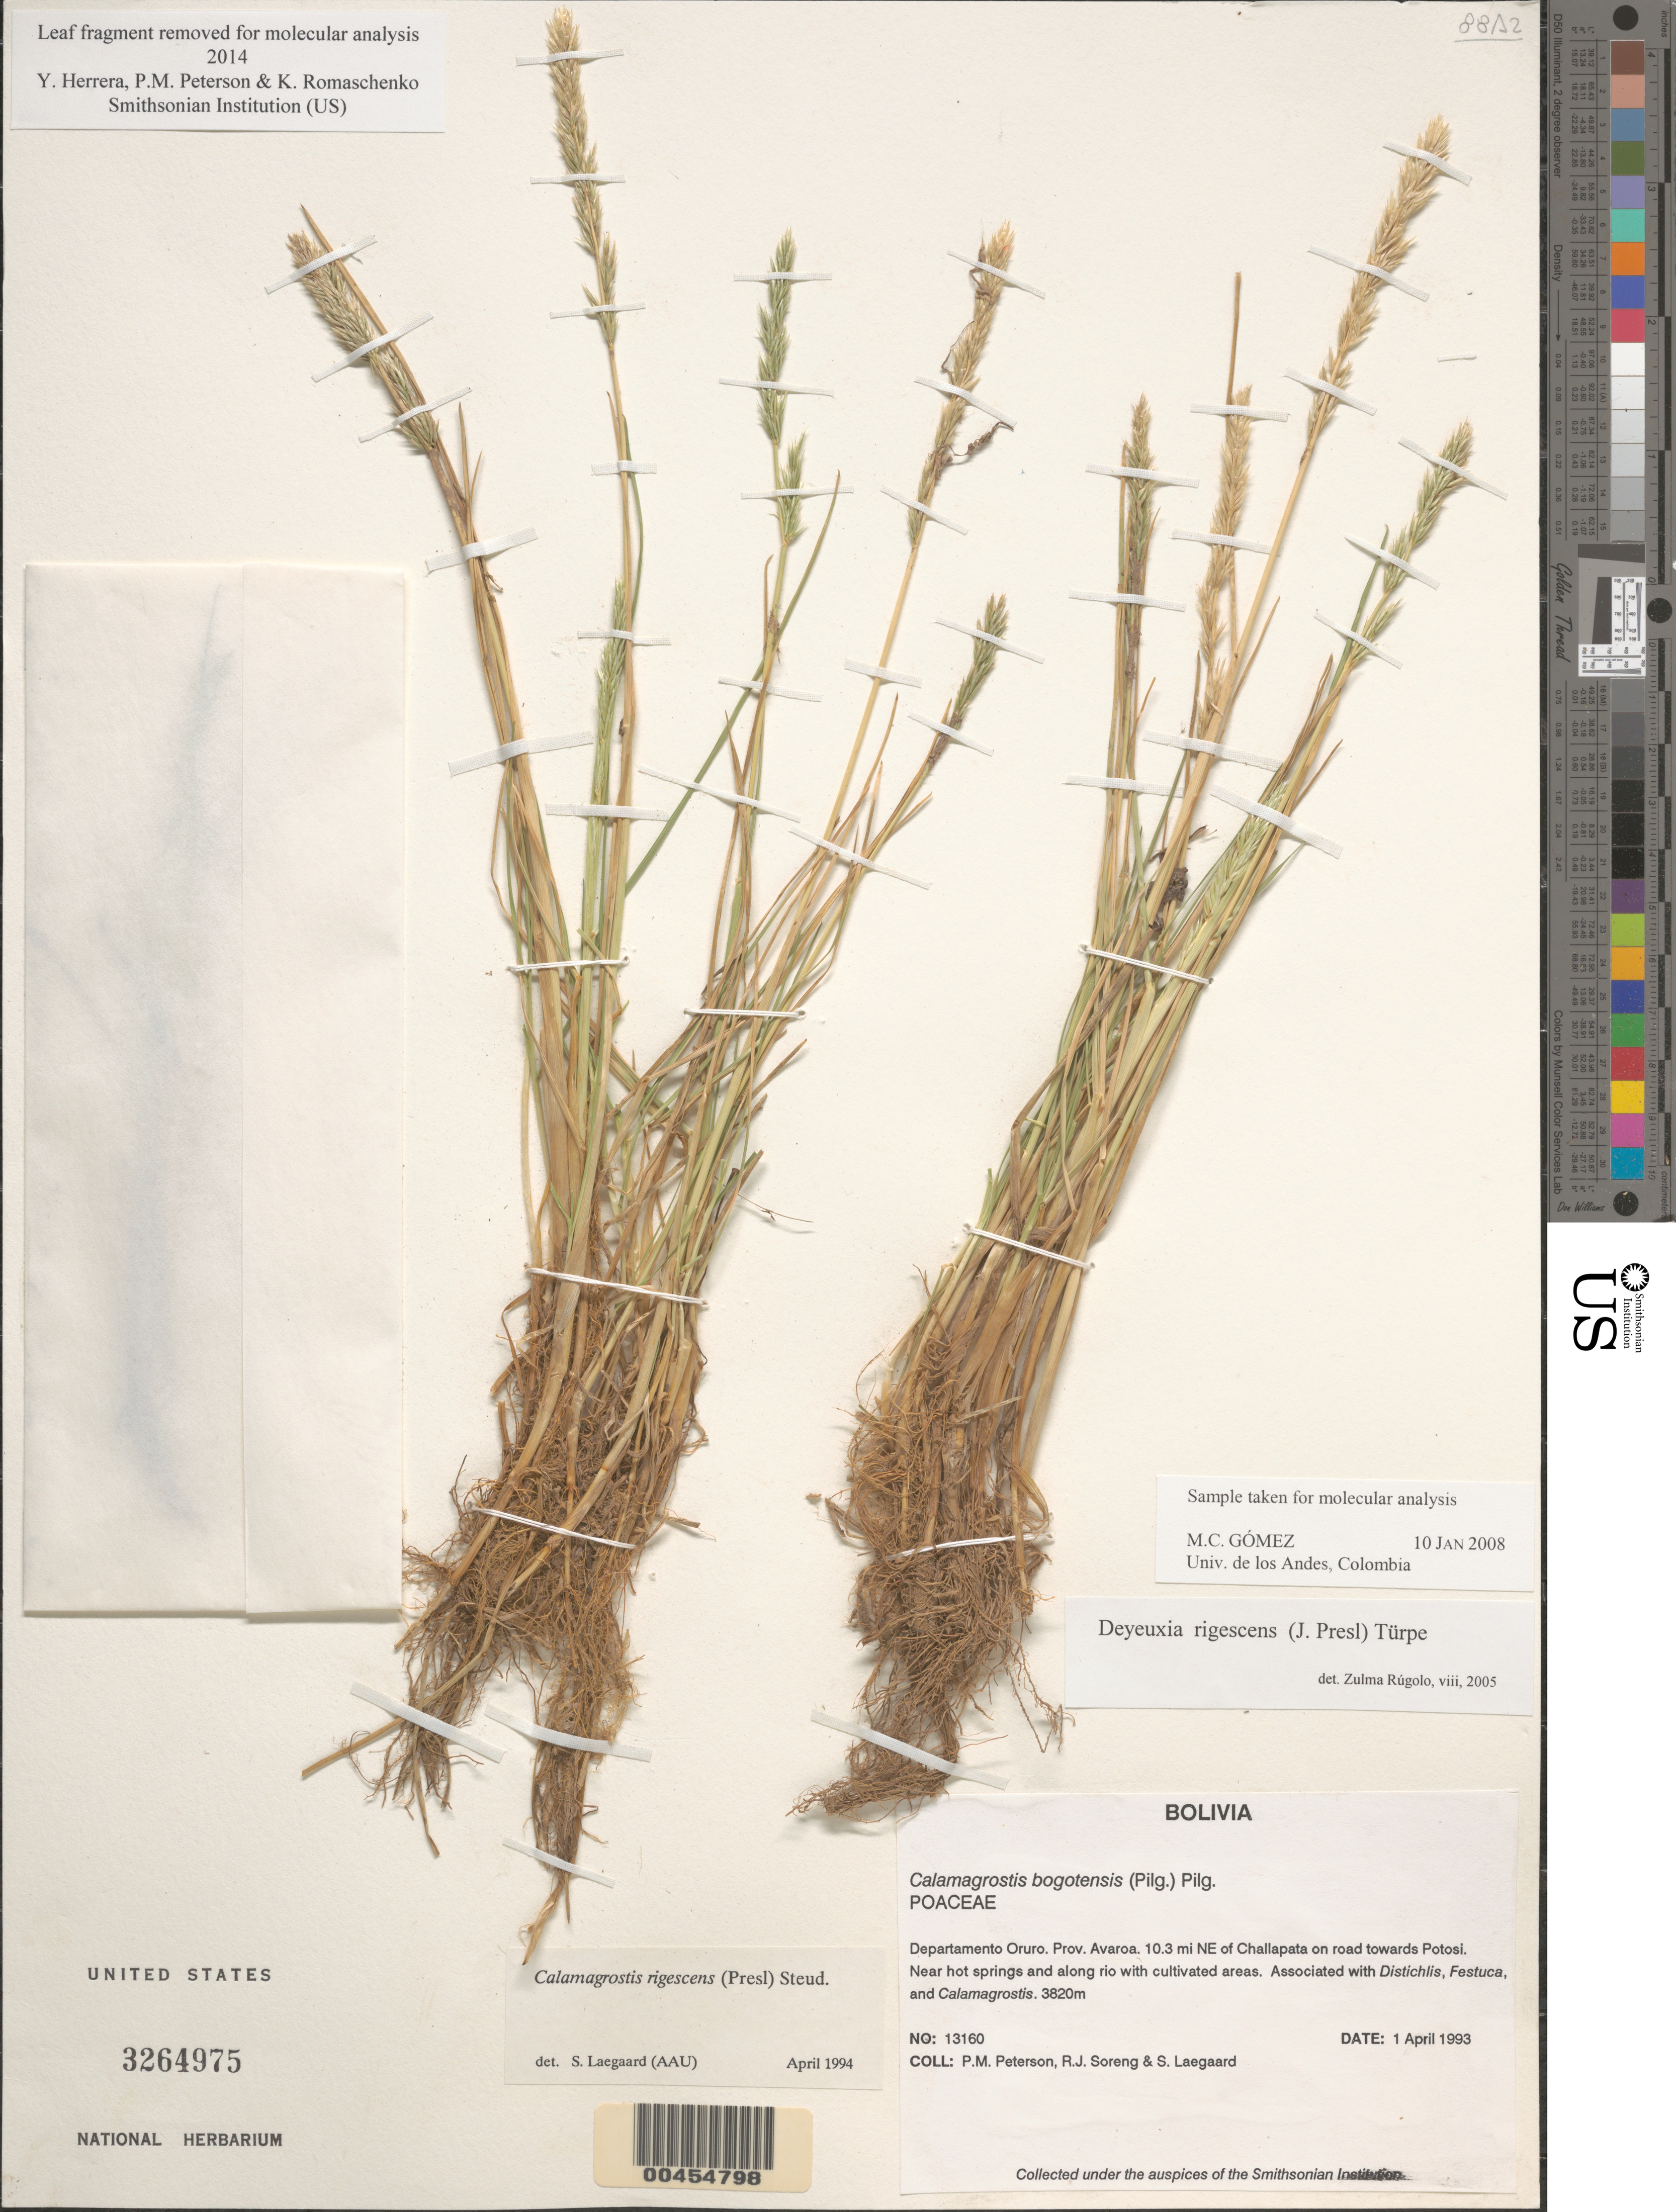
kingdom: Plantae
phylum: Tracheophyta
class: Liliopsida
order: Poales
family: Poaceae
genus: Cinnagrostis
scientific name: Cinnagrostis rigescens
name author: (J. Presl) P.M. Peterson et al.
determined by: Poaceae Reorganization Project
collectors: P. M. Peterson, R. J. Soreng & S. Lægaard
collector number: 13160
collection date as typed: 01 Apr 1993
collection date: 1993-04-01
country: Bolivia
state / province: Oruro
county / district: Avaroa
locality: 10.3 mi NE of Challapata on road towards Potosi.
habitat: Near hot springs and along rio with cultivated areas. Associated with Distichlis, Festuca, and Calamagrostis.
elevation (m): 3820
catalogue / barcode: US 3264975